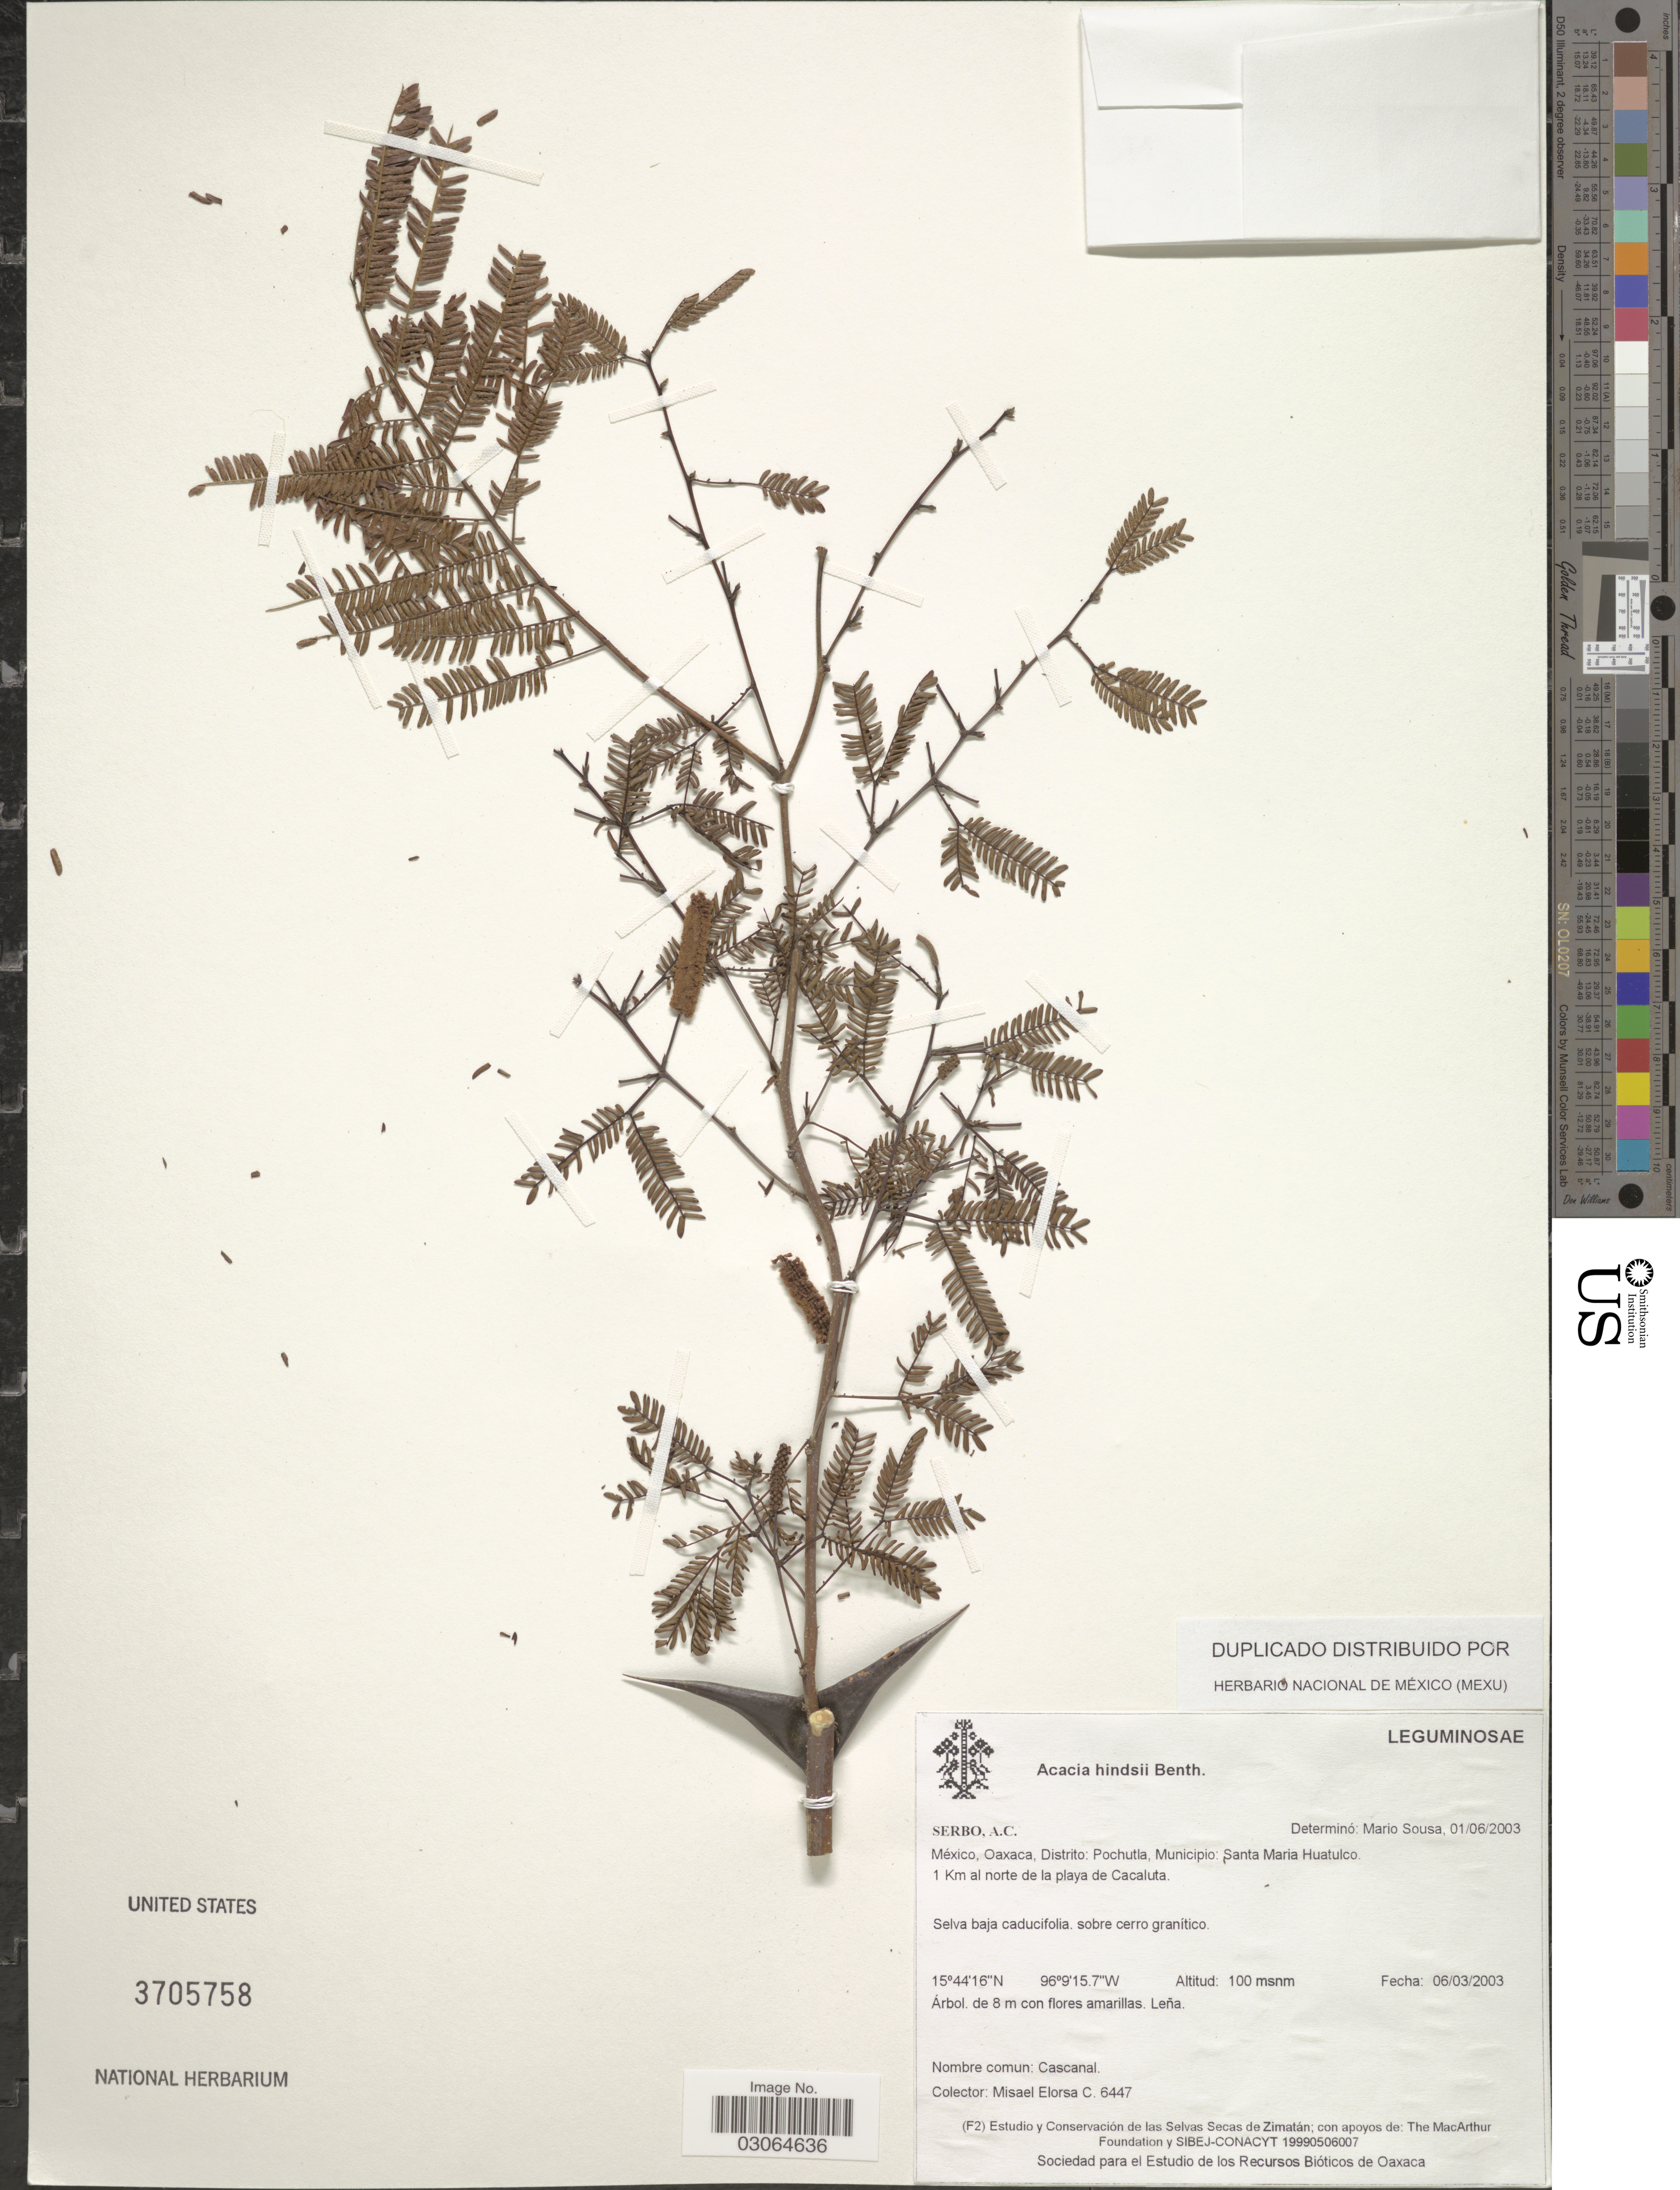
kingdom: Plantae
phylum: Tracheophyta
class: Magnoliopsida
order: Fabales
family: Fabaceae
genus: Vachellia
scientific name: Vachellia hindsii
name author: (Benth.) Seigler & Ebinger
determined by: Strong, M. T., (US), Smithsonian Institution - National Museum of Natural History (UNITED STATES)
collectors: M. Elorsa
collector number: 6447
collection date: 2003-03-06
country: Mexico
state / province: Oaxaca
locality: Distrito: Pochutla, Municipio: Santa Maria Huatulco. 1 Km al norte de la playa de Cacaluta.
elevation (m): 100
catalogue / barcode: US 3705758